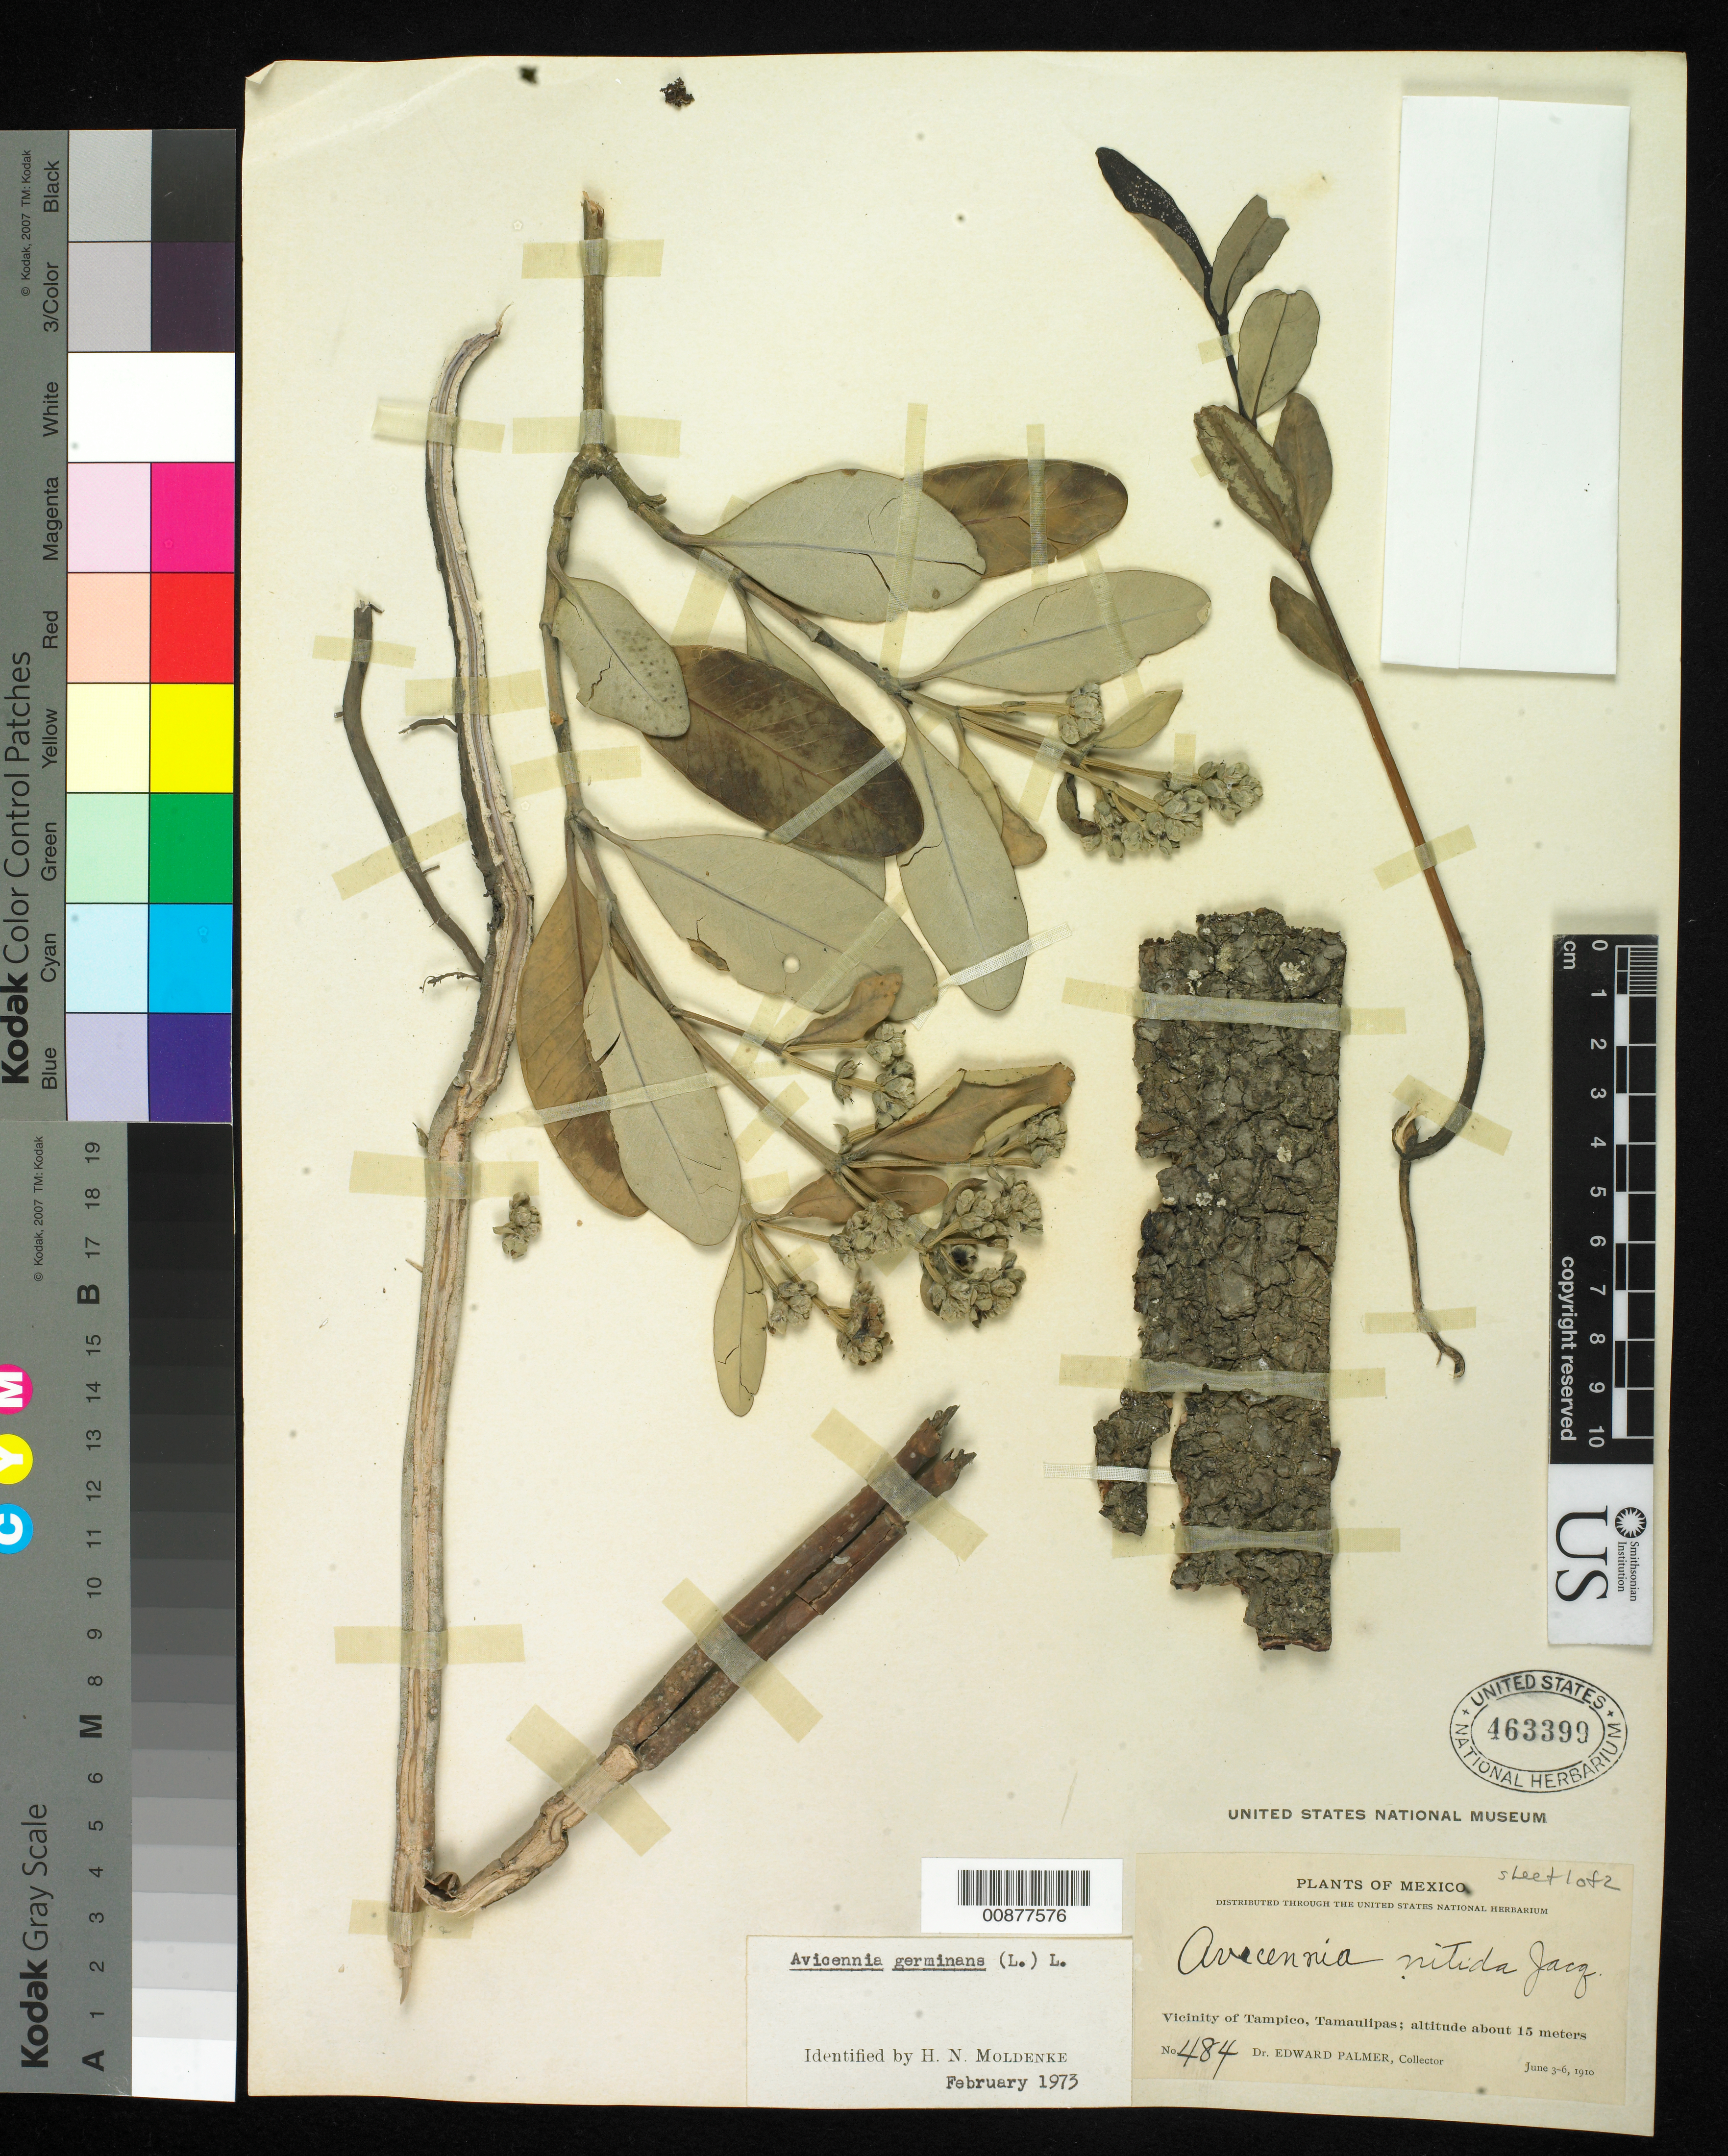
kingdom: Plantae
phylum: Tracheophyta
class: Magnoliopsida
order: Lamiales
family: Acanthaceae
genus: Avicennia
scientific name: Avicennia germinans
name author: (L.) L.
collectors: E. Palmer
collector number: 484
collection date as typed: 03 Jun 1910 to 06 Jun 1910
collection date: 1910-06-03/1910-06-06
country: Mexico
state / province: Tamaulipas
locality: Vicinity of Tampico, Tamaulipas.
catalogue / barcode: US 463399